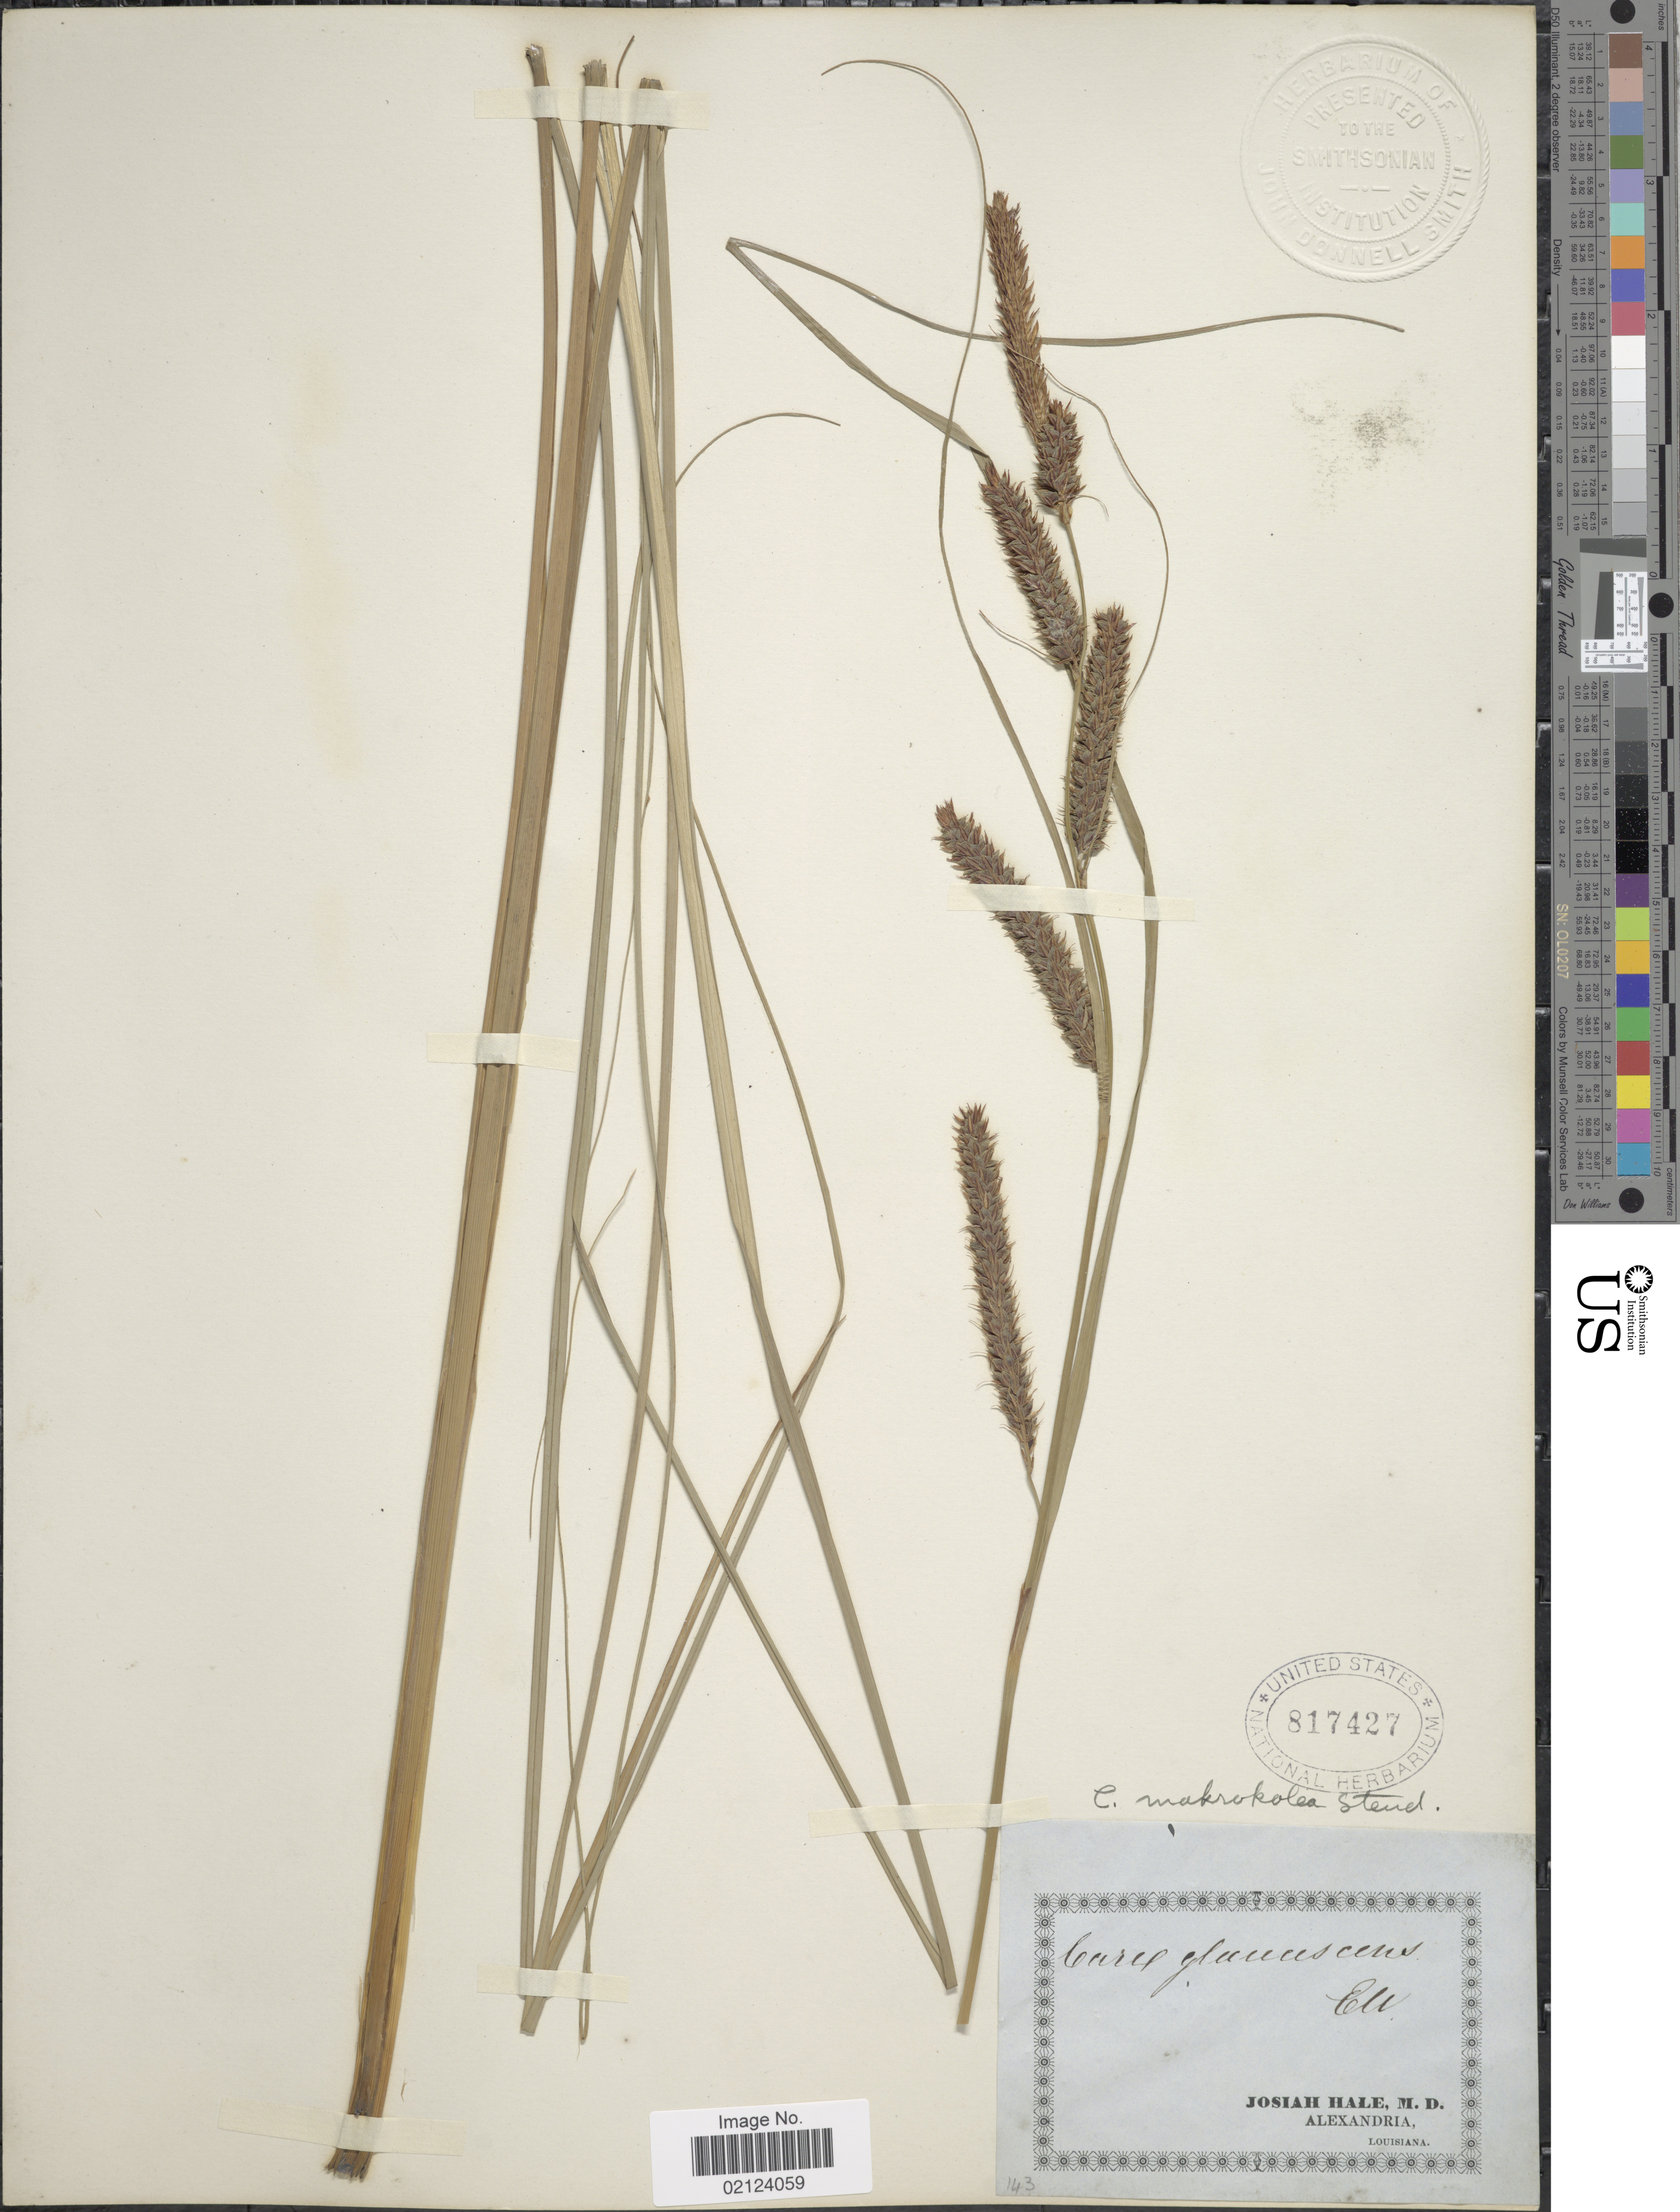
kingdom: Plantae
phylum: Tracheophyta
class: Liliopsida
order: Poales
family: Cyperaceae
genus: Carex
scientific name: Carex verrucosa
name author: Muhl.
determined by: Strong, Mark T., (BOT), Smithsonian Institution - National Museum of Natural History (UNITED STATES)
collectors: J. Hale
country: United States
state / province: Louisiana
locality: Alexandria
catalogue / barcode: US 817427